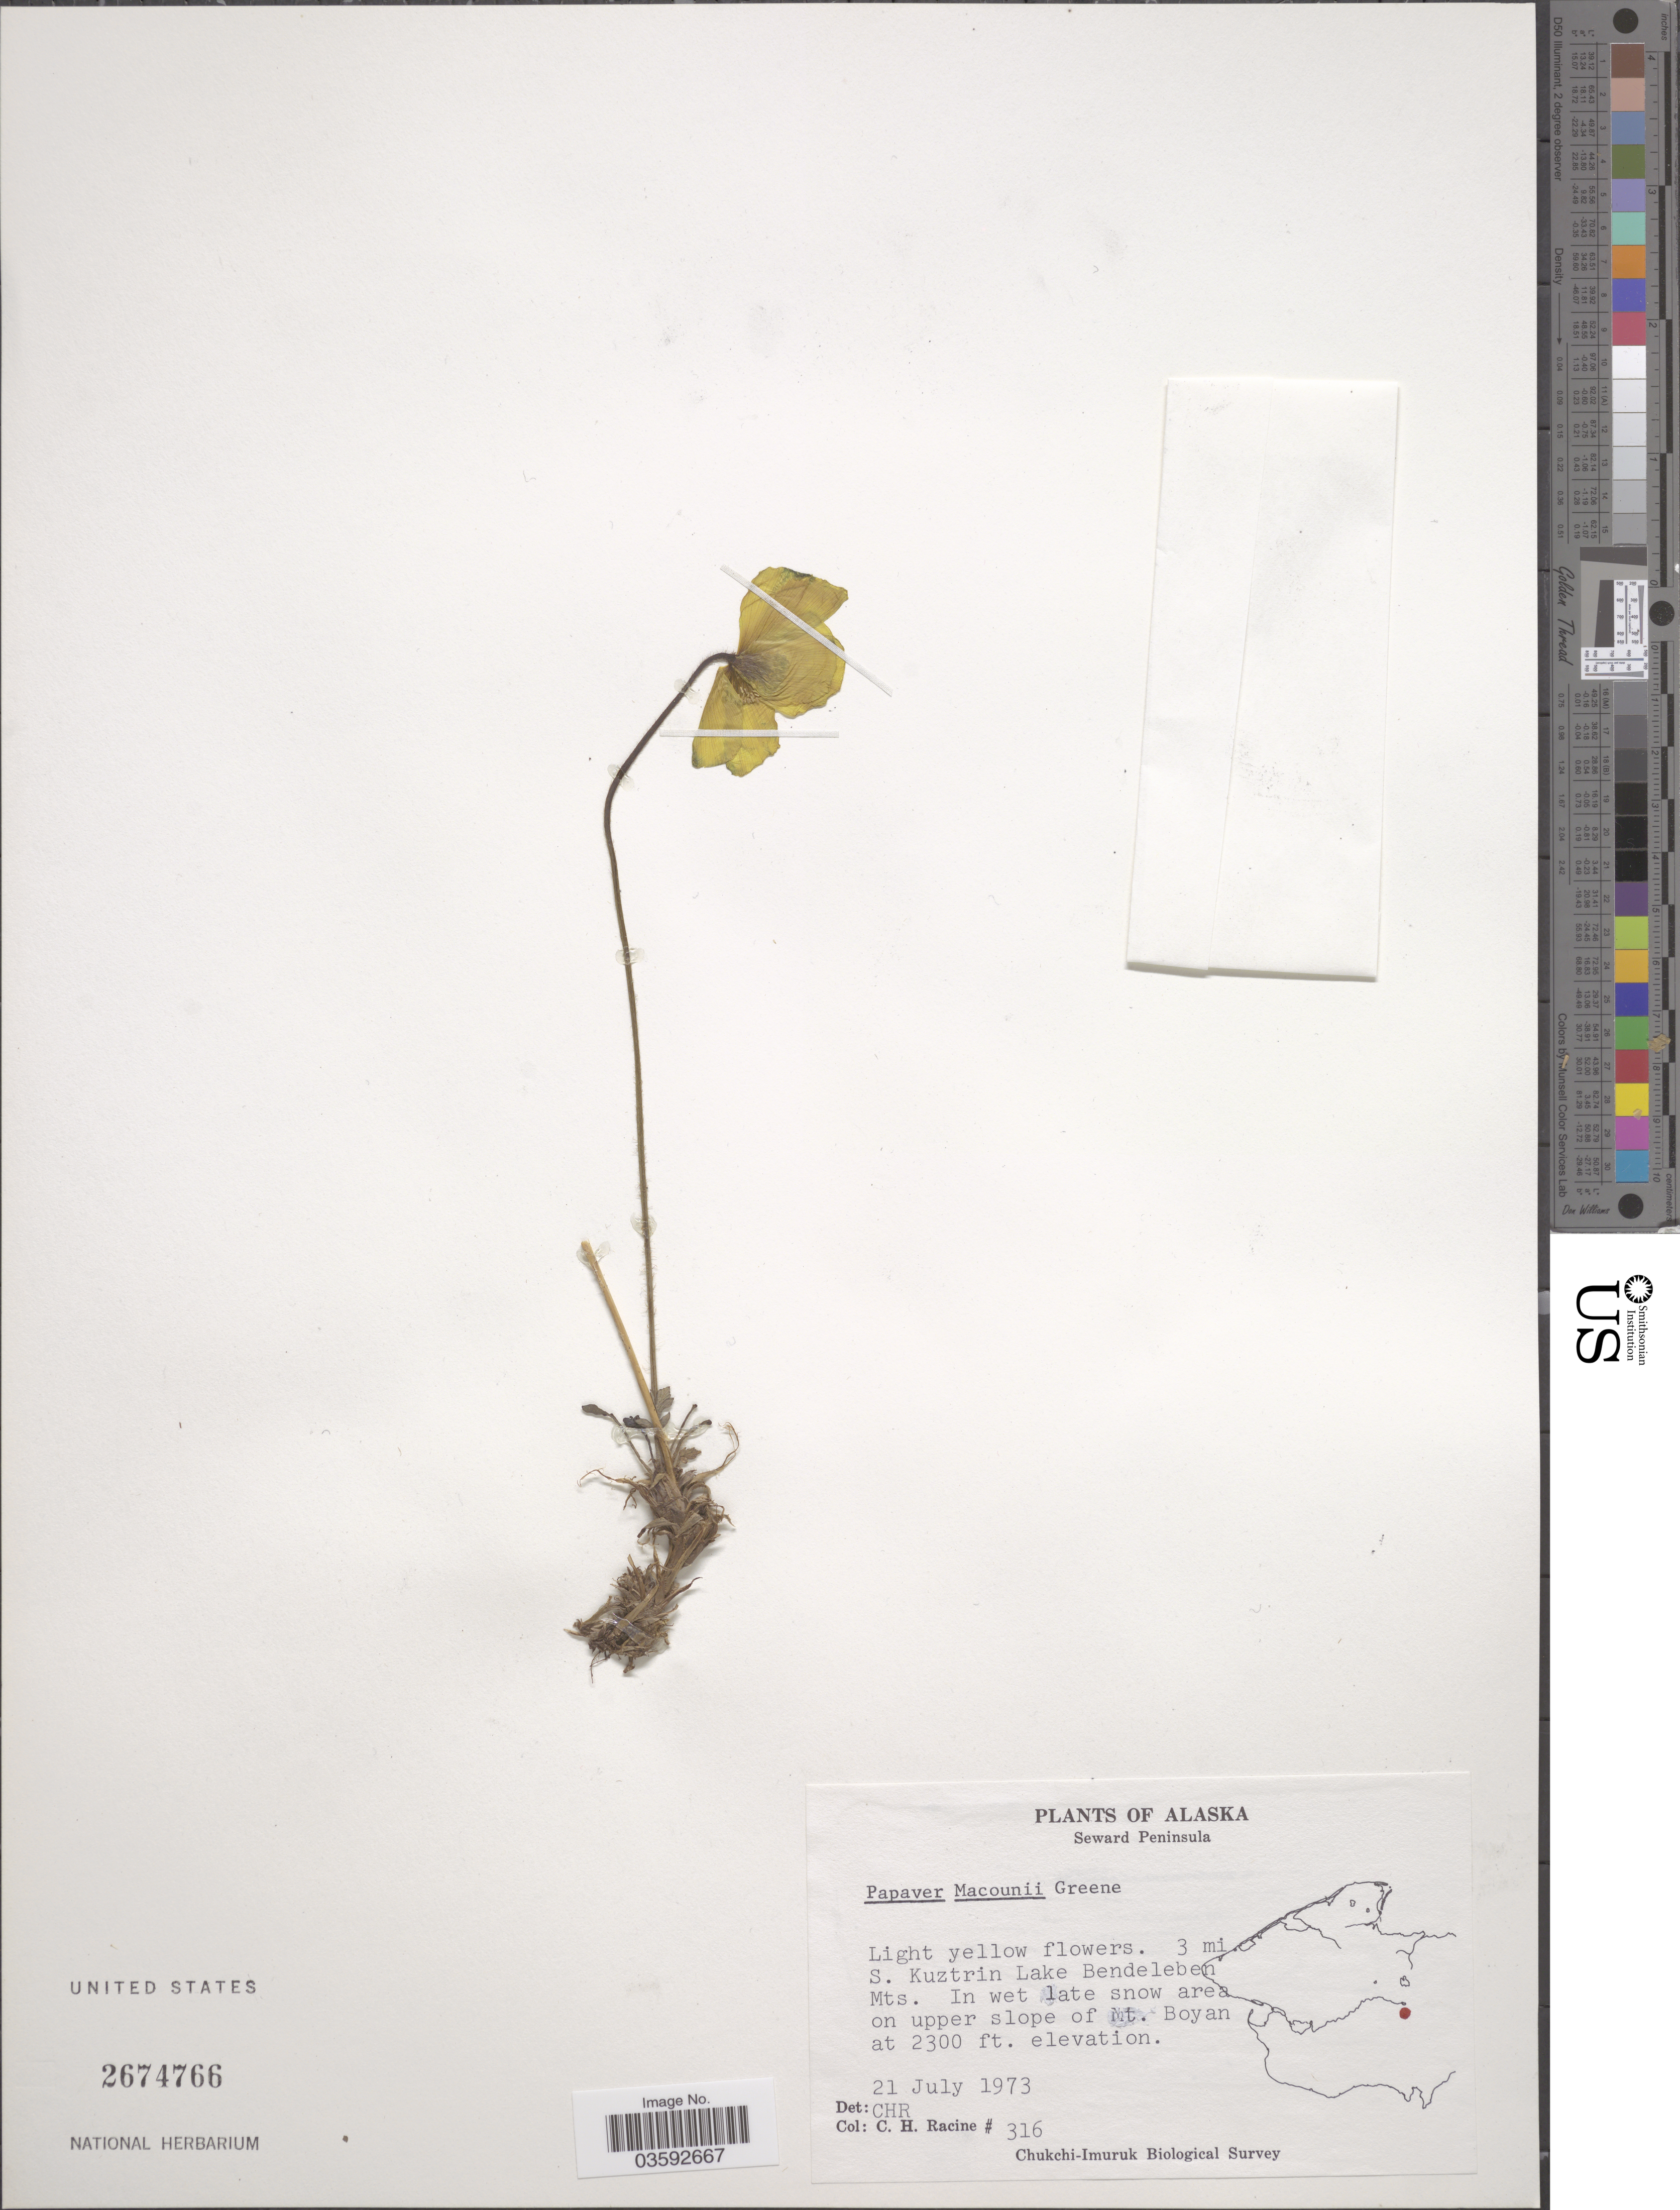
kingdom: Plantae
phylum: Tracheophyta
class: Magnoliopsida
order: Ranunculales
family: Papaveraceae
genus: Papaver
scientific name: Papaver macounii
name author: Greene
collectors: C. Racine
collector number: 316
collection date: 1973-07-21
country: United States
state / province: Alaska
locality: Seward Peninsula. 3 mi. S. Kuztrin Lake Bendeleben Mts. In wet late snow area on upper slope of Mt. Boyan.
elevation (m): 701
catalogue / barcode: US 2674766